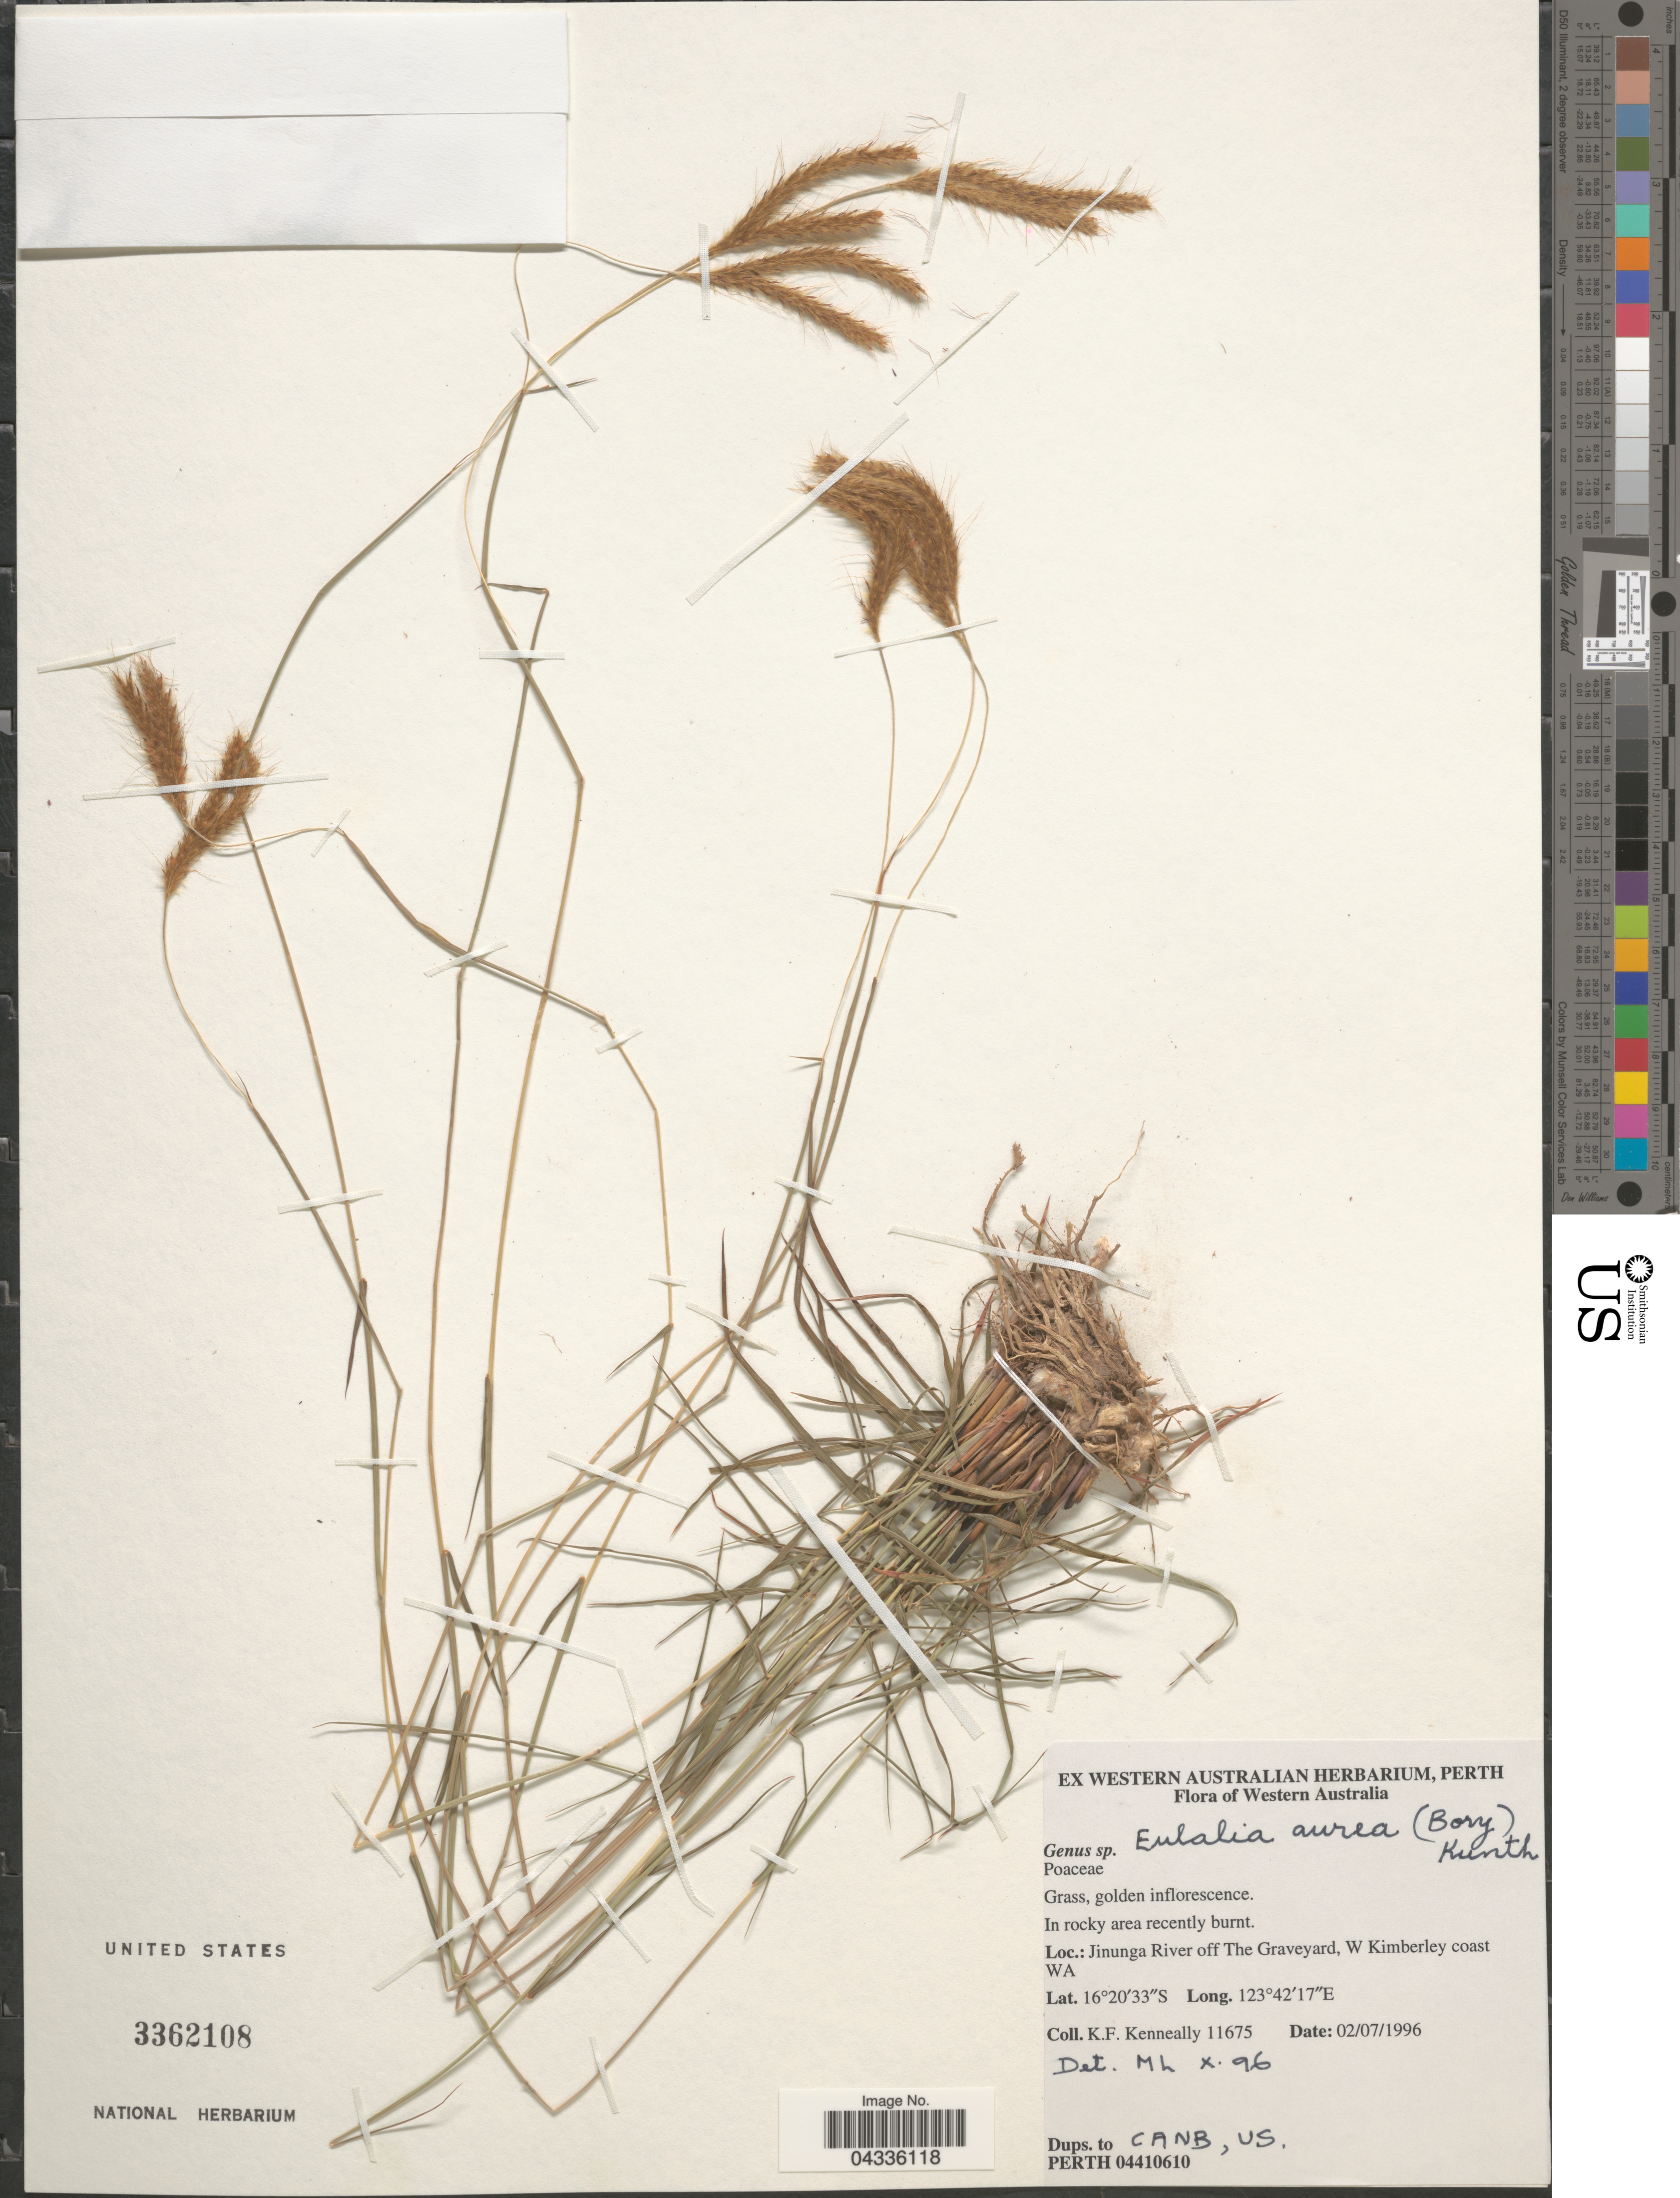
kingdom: Plantae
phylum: Tracheophyta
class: Liliopsida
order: Poales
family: Poaceae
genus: Eulalia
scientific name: Eulalia aurea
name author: (Bory) Kunth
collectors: K. Kenneally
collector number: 11675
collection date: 1996-07-02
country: Australia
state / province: Western Australia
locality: Jinunga River off The Graveyard, W Kimberly coast WA.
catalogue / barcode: US 3362108